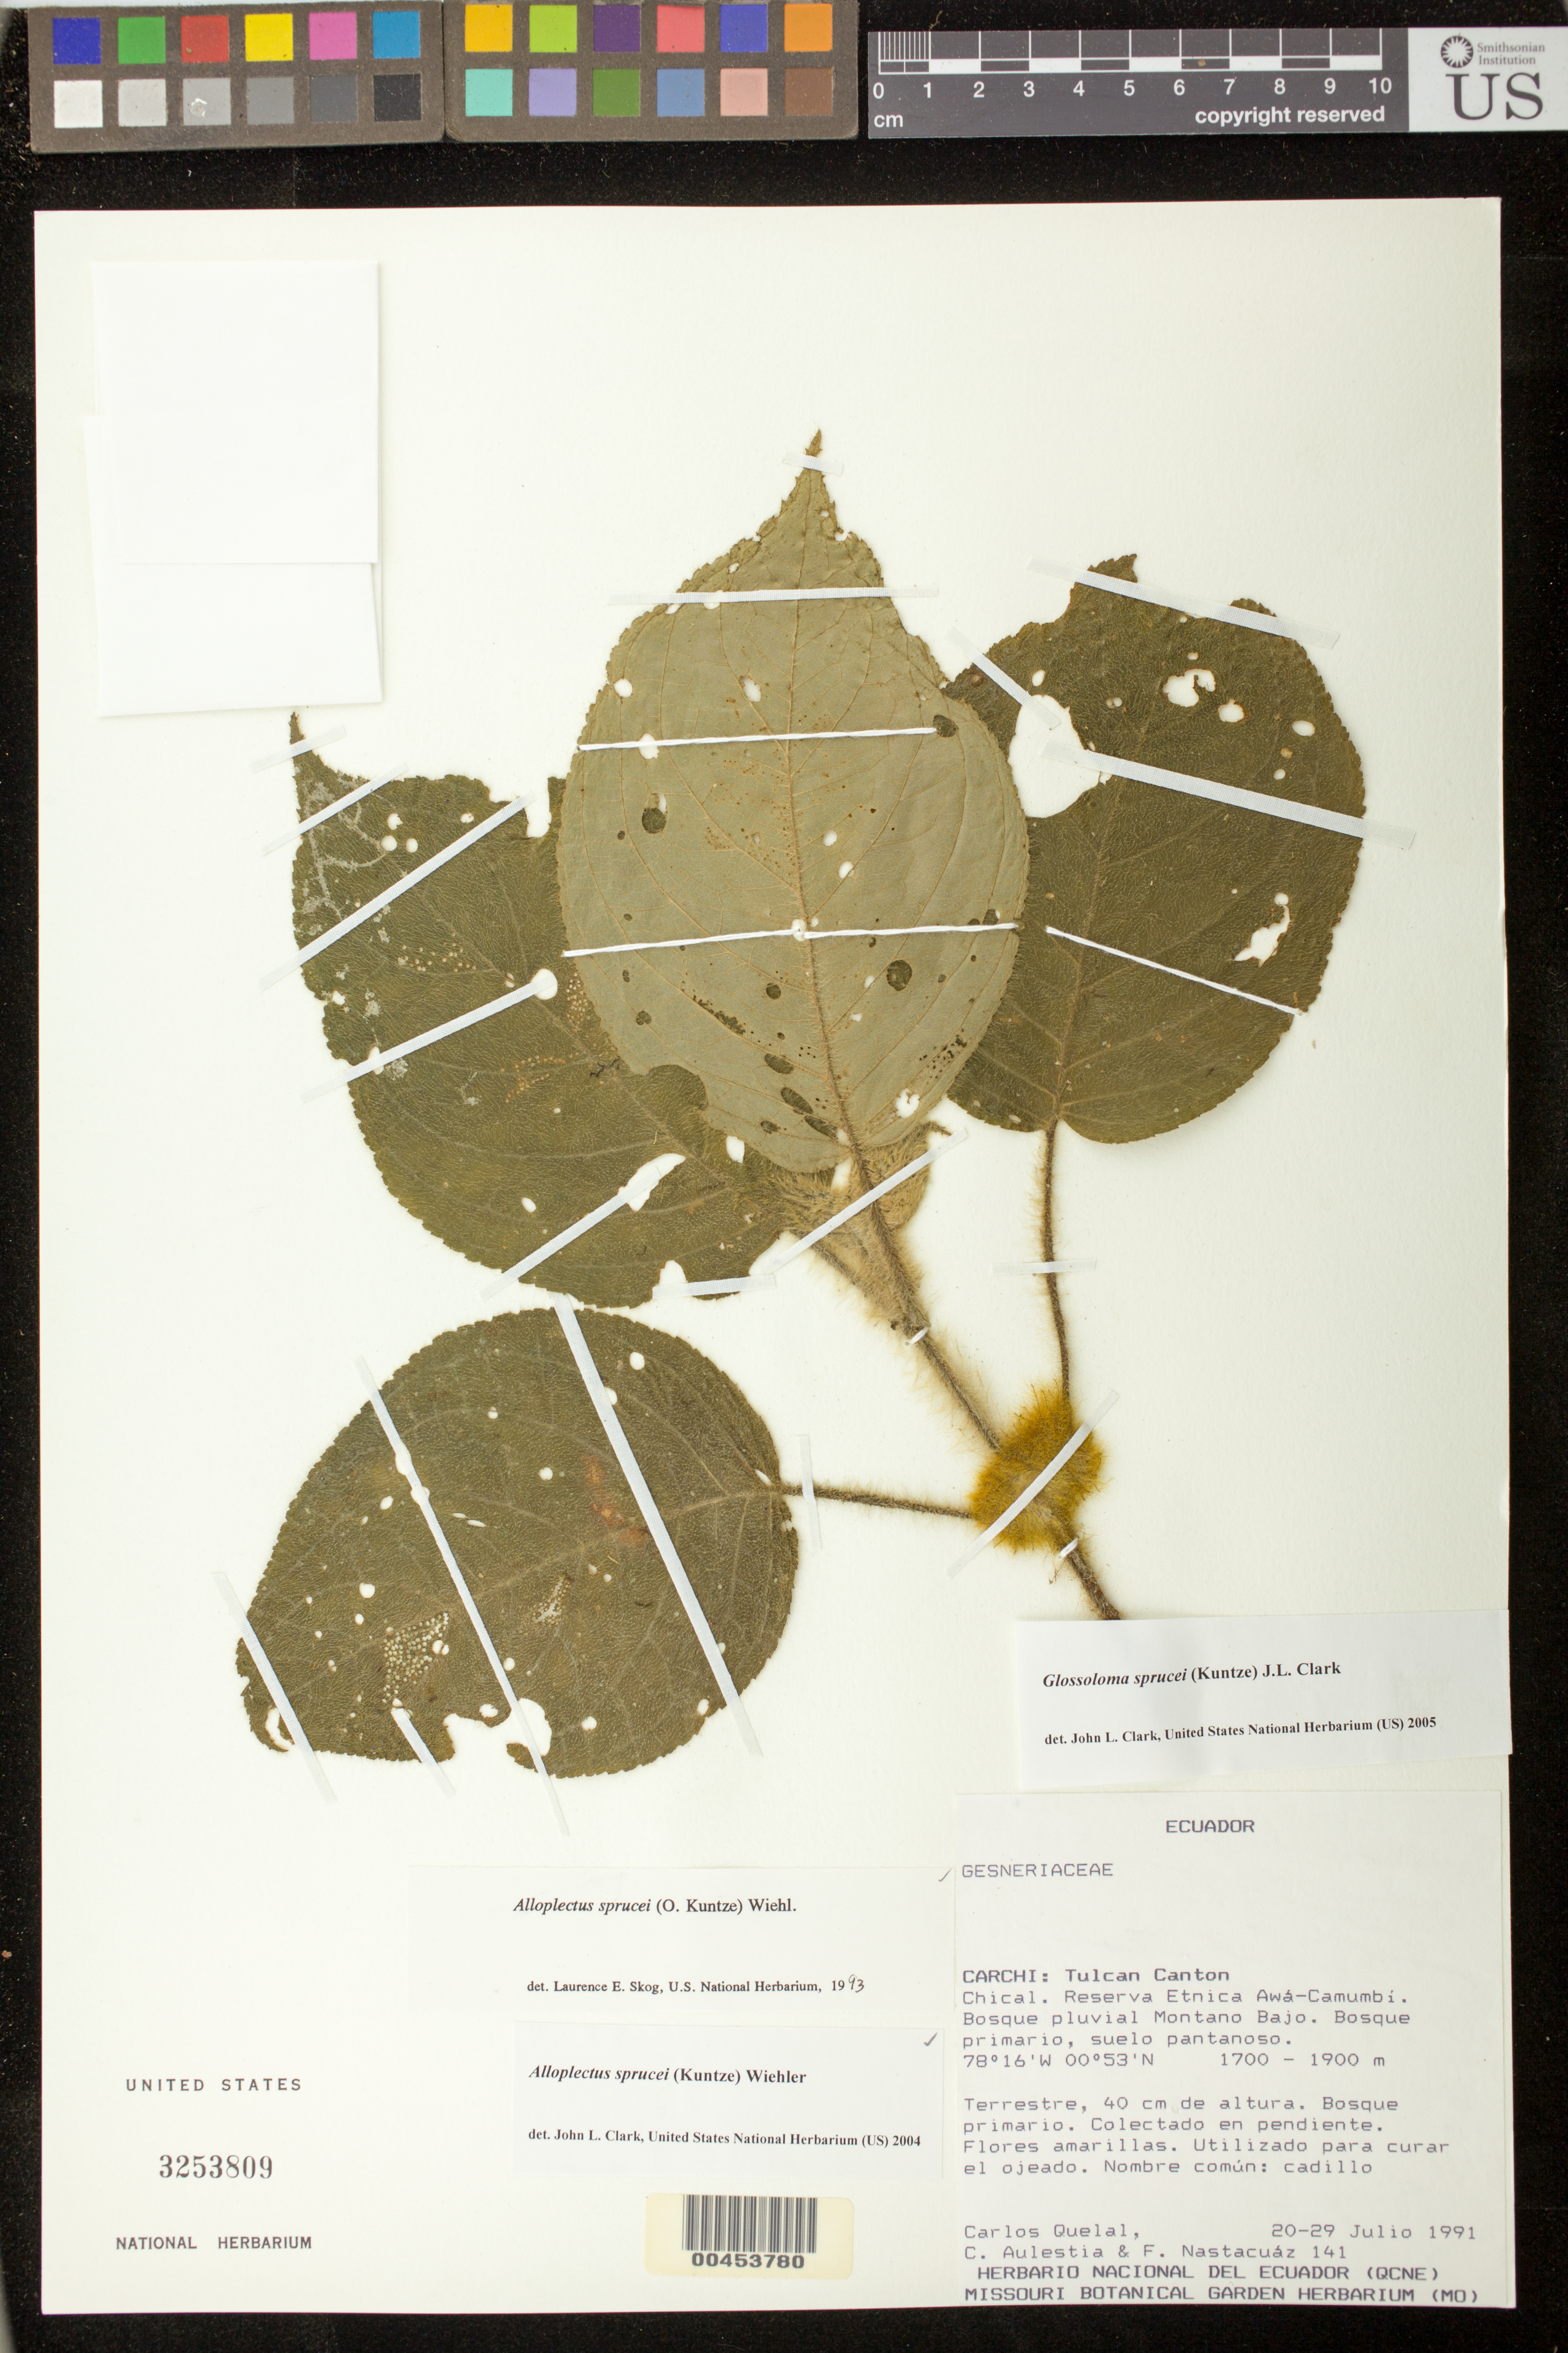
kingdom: Plantae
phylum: Tracheophyta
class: Magnoliopsida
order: Lamiales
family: Gesneriaceae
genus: Glossoloma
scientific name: Glossoloma sprucei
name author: (Kuntze) J.L. Clark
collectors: C. Quelal, C. Aulestia & F. Nastacuáz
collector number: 141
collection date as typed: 20-29 Jul 1991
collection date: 1991-07-20/1991-07-29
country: Ecuador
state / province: Carchi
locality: Tulcan Canton, Chical, Reserva Etnica Awá - Camumbí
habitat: Bosque pluvial montano bajo; bosque primario, suelo pantanoso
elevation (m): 1700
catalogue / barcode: US 3253809